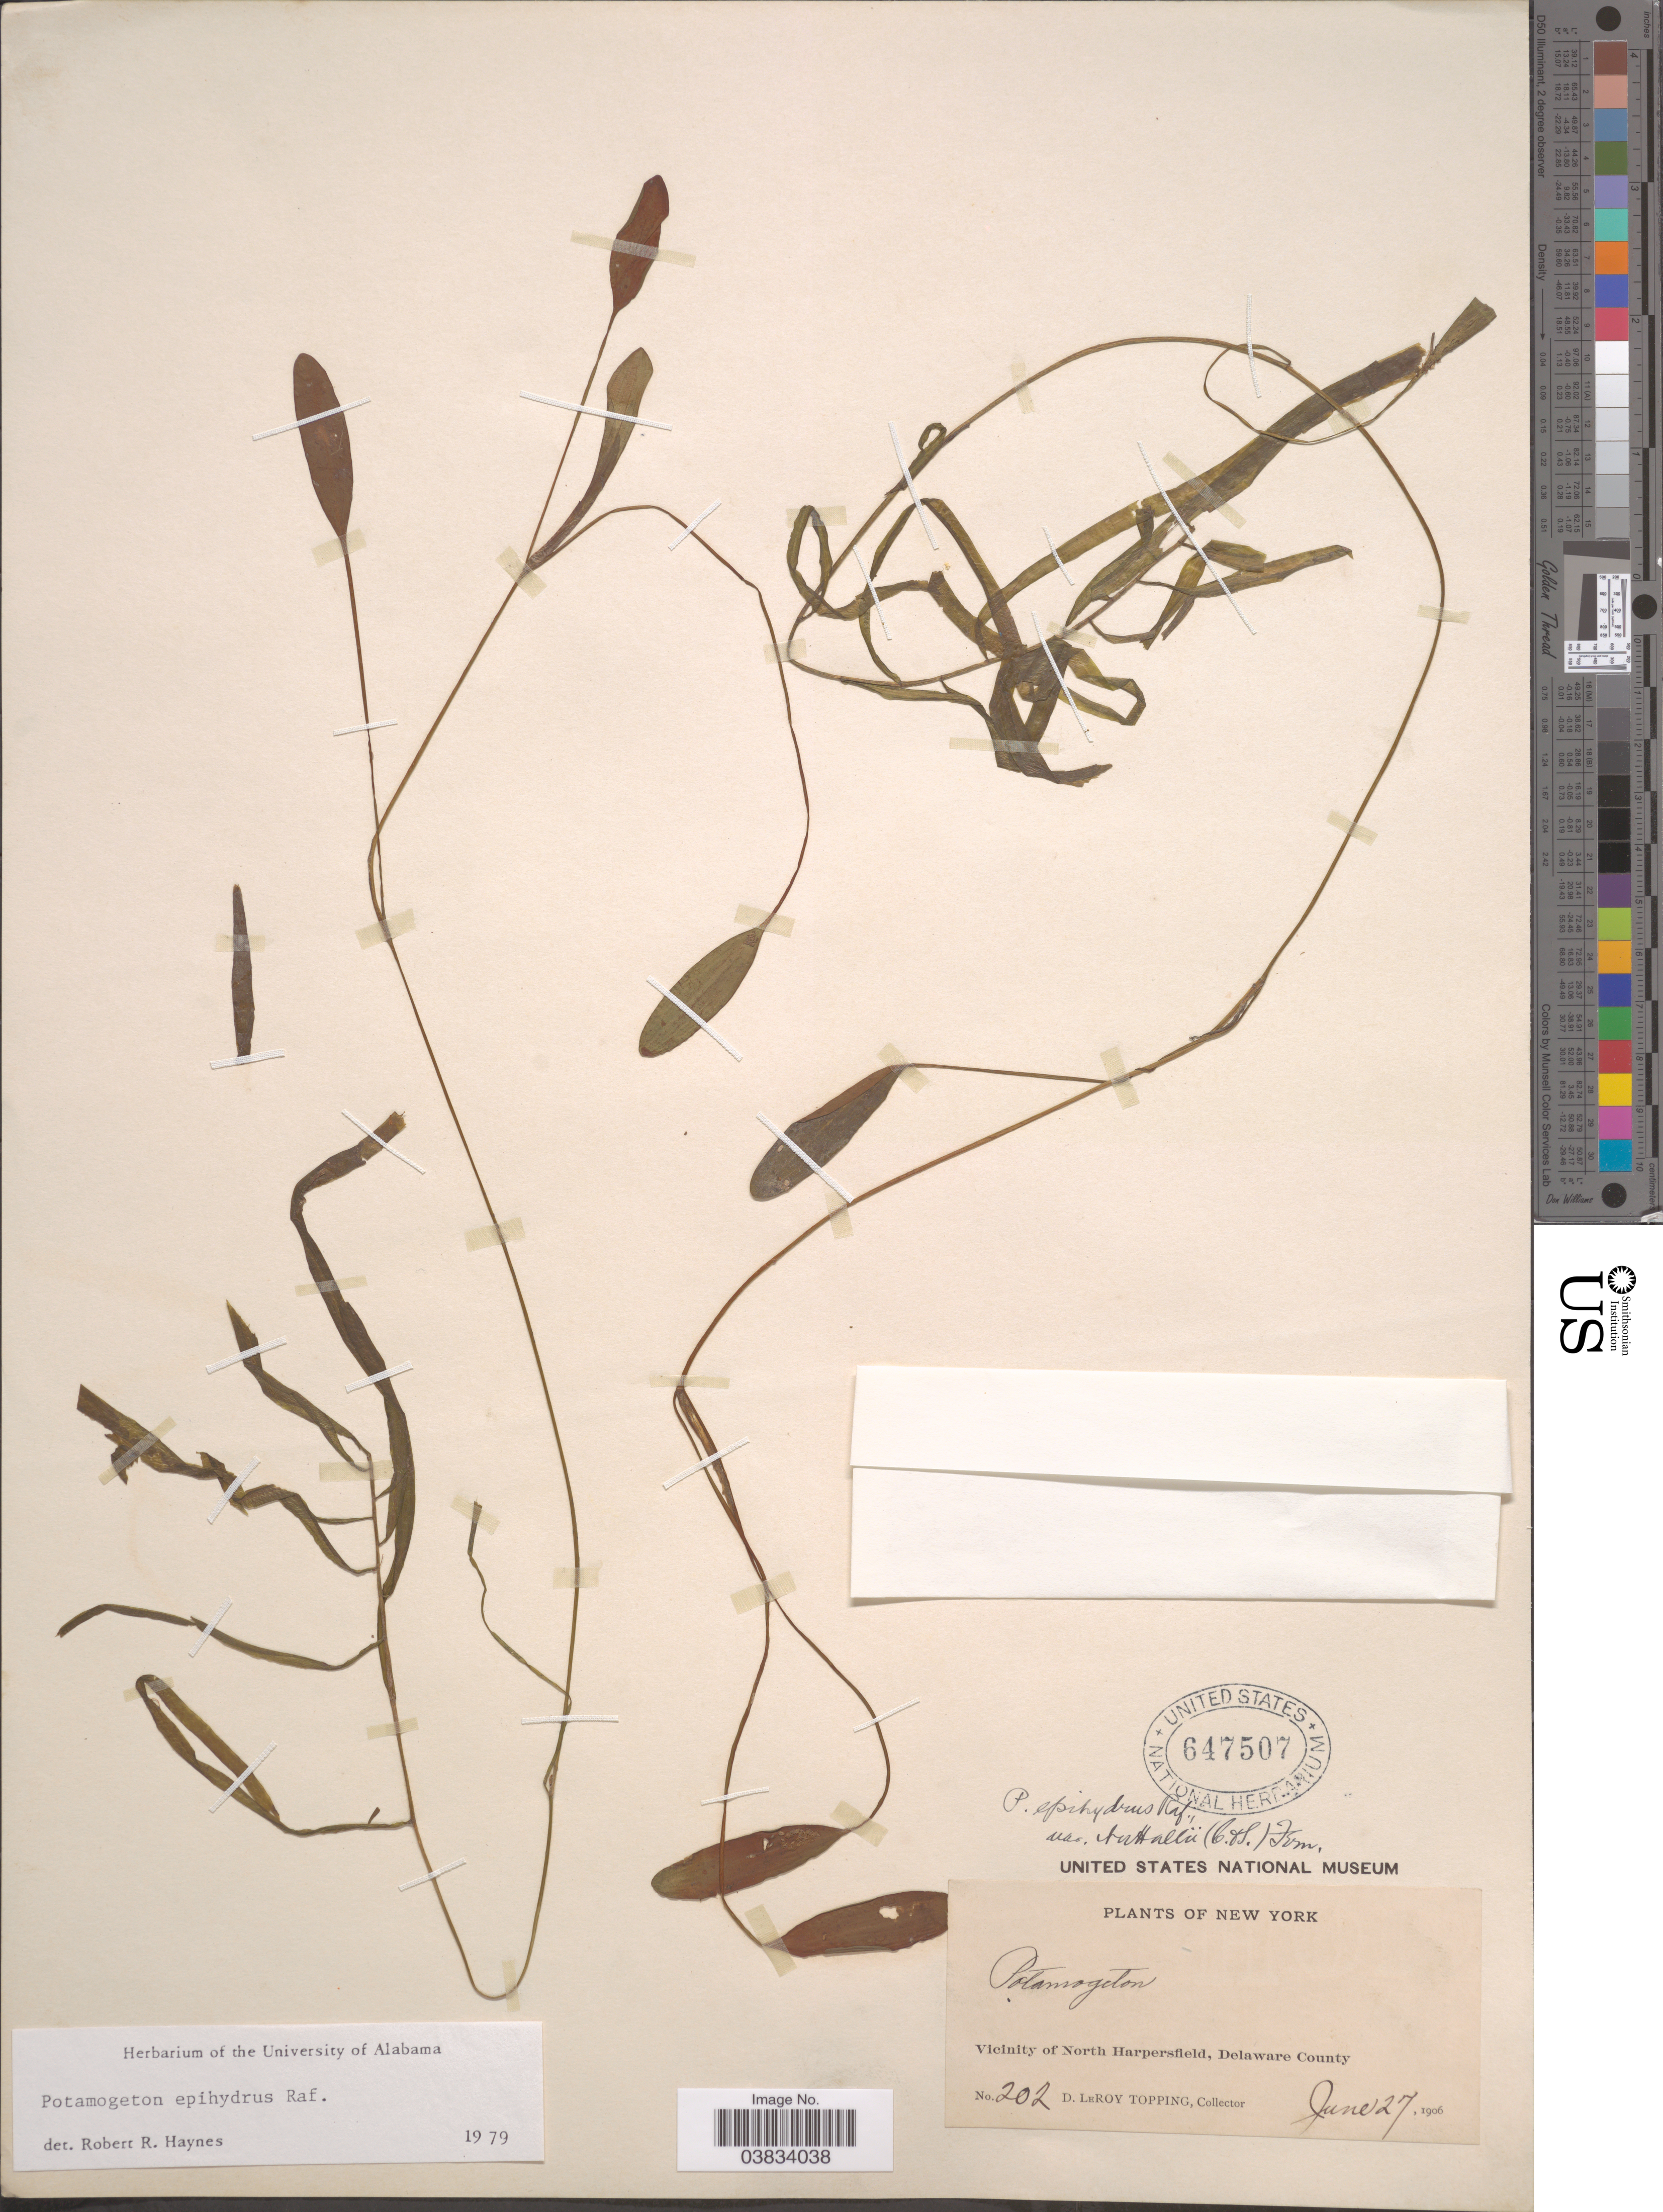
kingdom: Plantae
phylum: Tracheophyta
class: Liliopsida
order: Alismatales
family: Potamogetonaceae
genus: Potamogeton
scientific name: Potamogeton epihydrus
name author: Raf.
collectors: D. L. Topping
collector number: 202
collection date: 1906-06-27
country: United States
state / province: New York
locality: Vicinity of North Harpersfield, Delaware County.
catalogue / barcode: US 647507